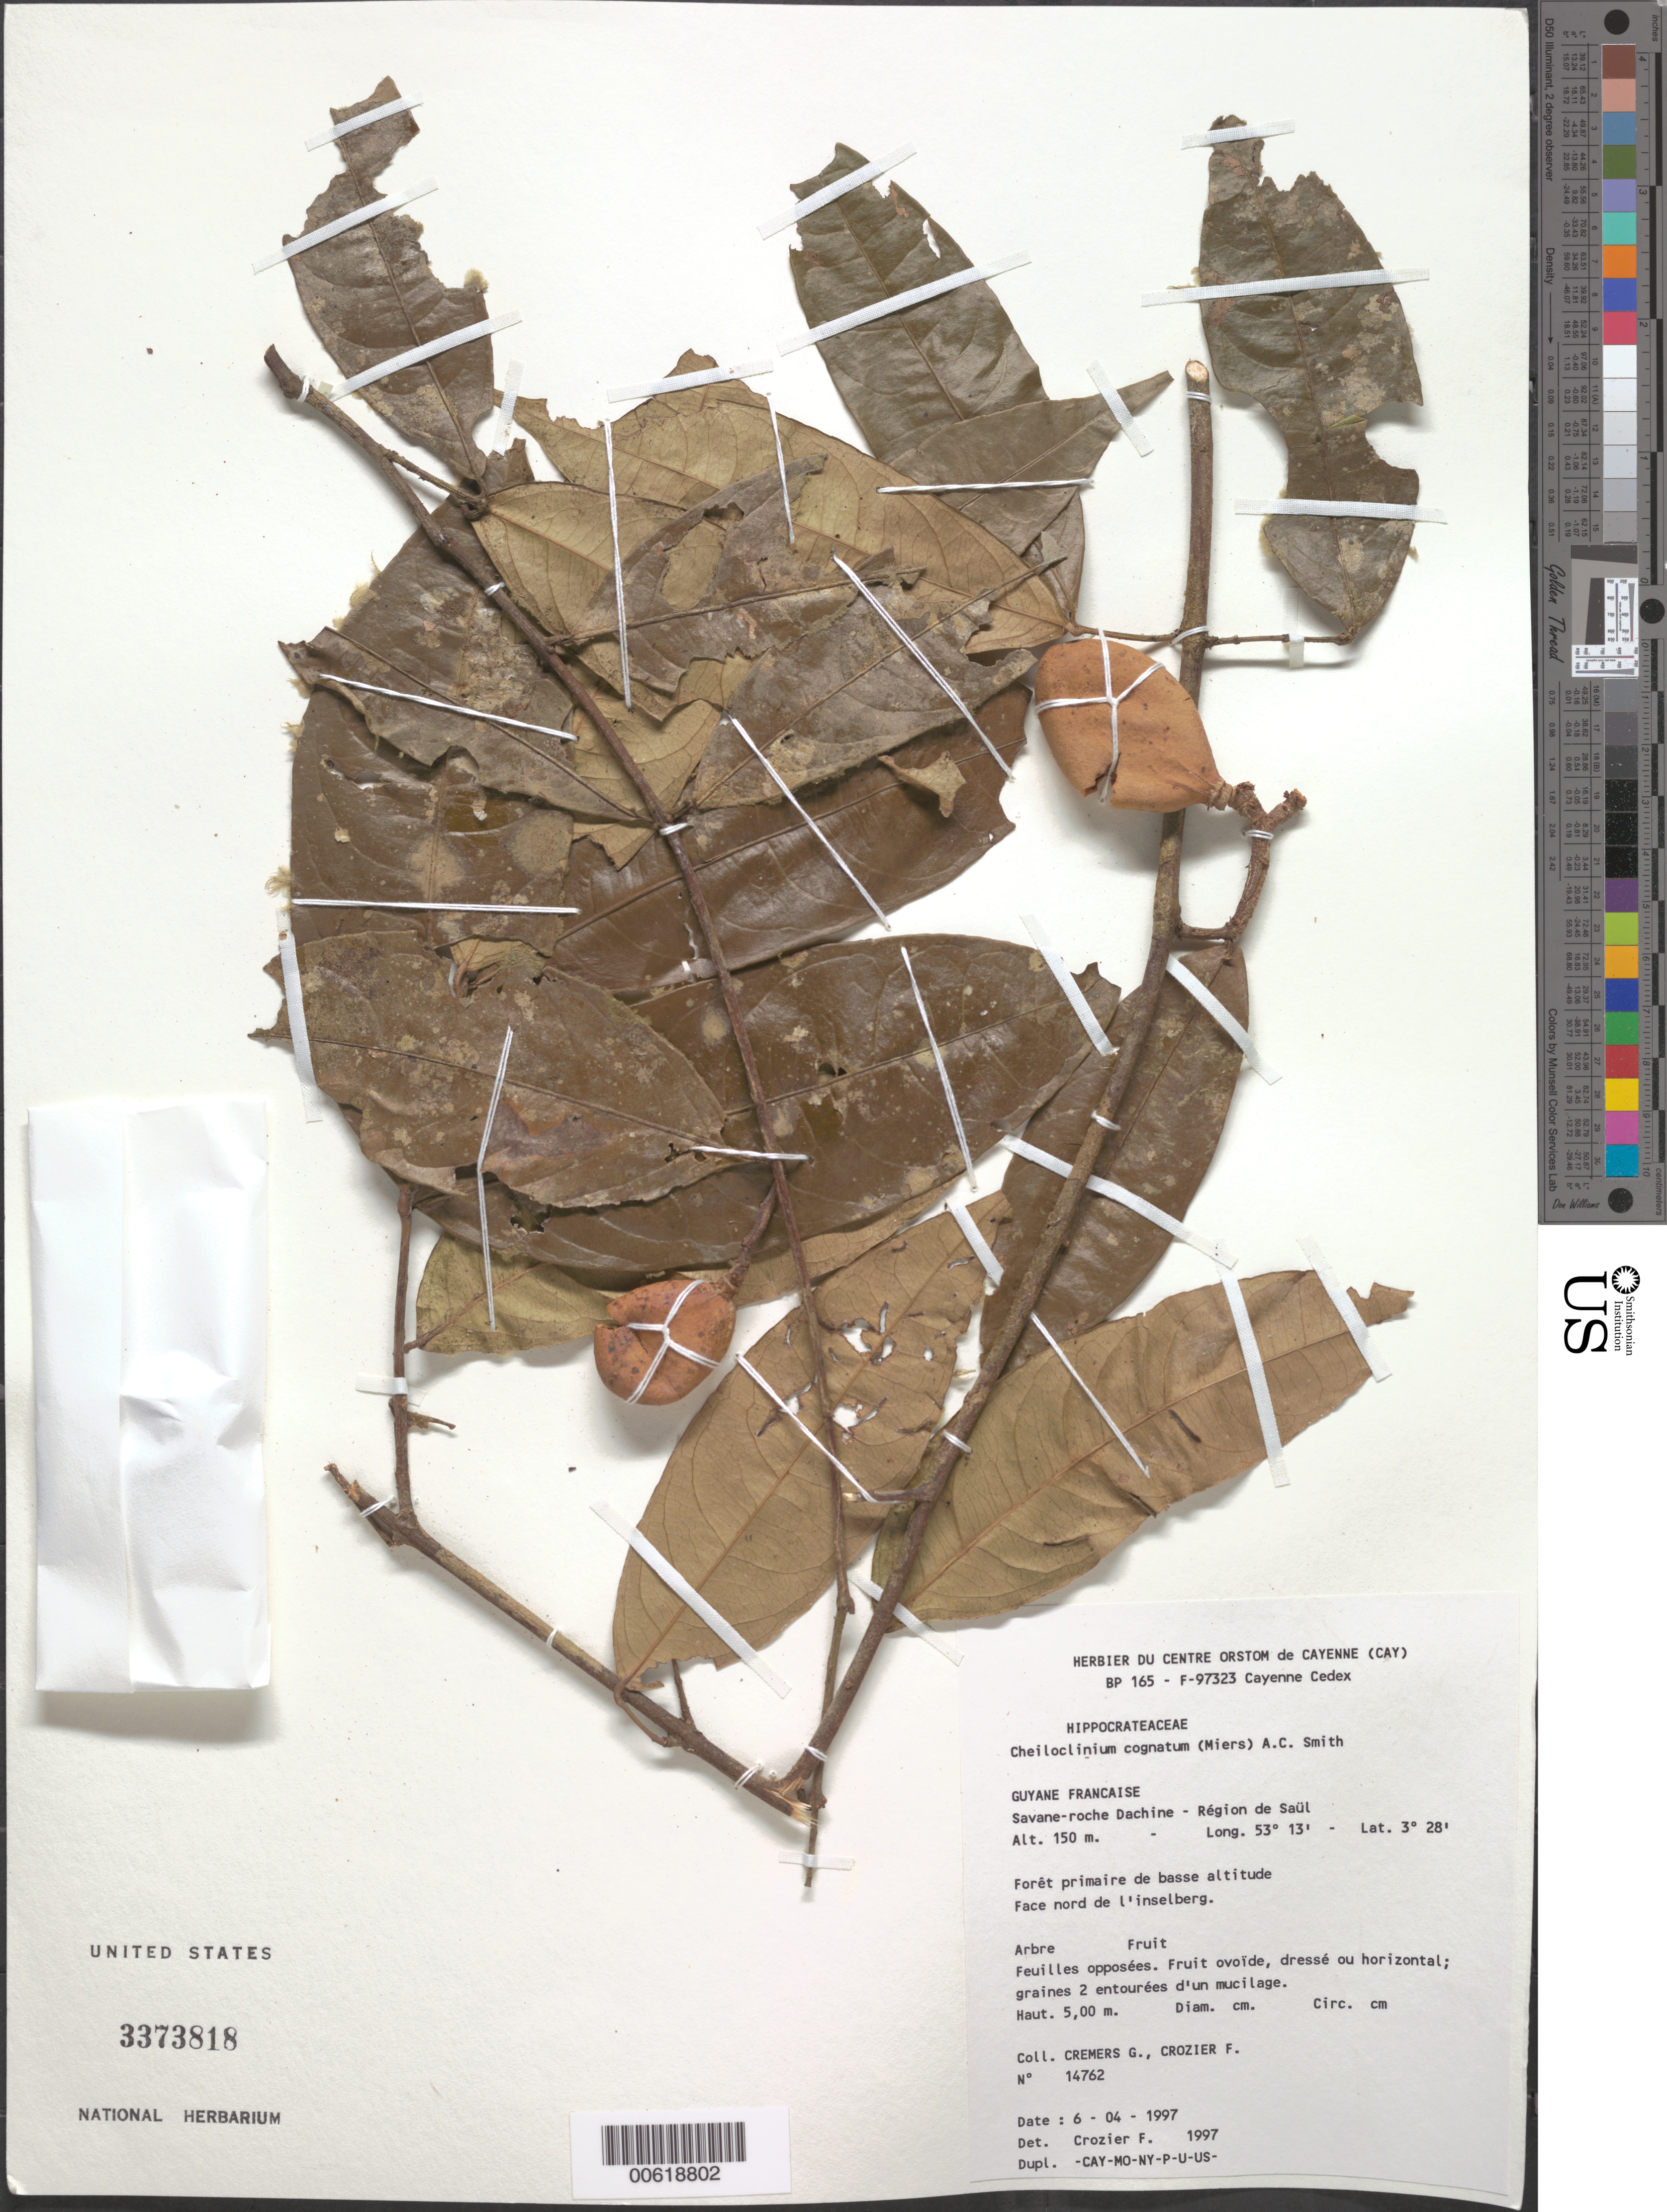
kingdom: Plantae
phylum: Tracheophyta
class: Magnoliopsida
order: Celastrales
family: Celastraceae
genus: Cheiloclinium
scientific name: Cheiloclinium cognatum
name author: (Miers) A.C. Sm.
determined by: Crozier, F.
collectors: G. Cremers & F. Crozier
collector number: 14762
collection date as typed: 6-Apr-97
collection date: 1997-04-06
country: French Guiana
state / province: Saint-Laurent-du-Maroni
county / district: Saül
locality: Saül, savane-roche Dachine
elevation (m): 150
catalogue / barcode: US 3373818